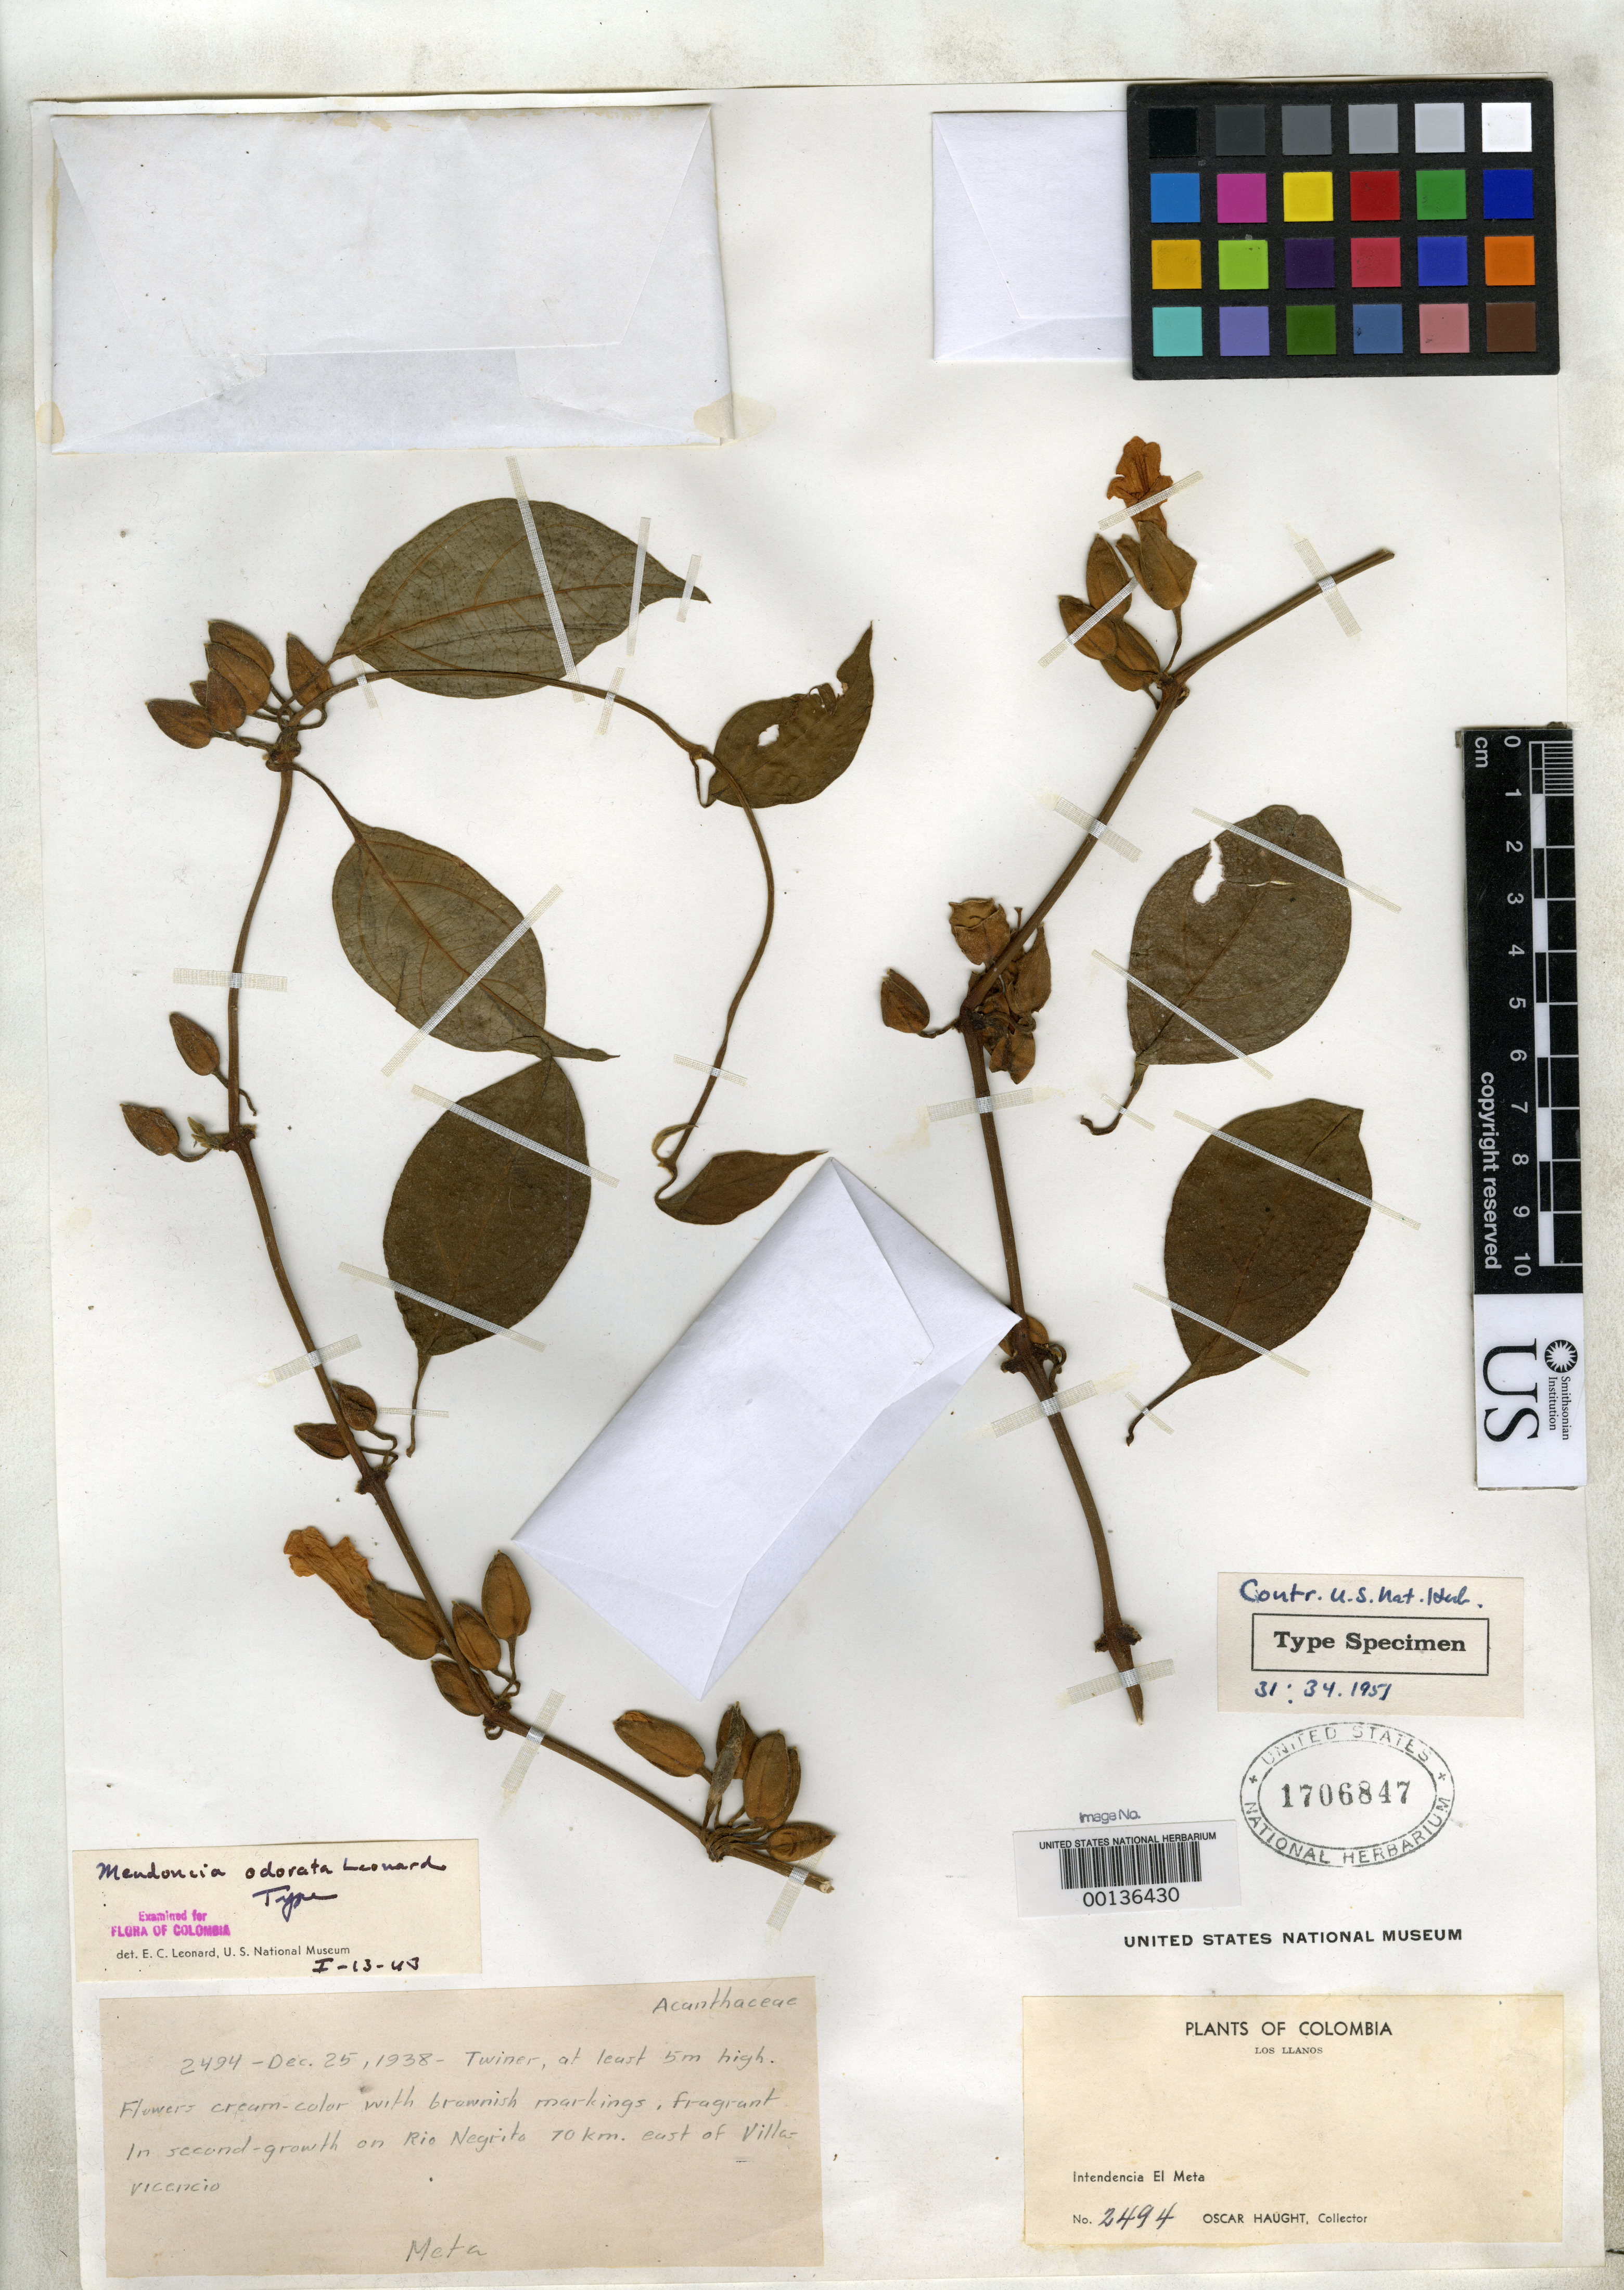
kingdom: Plantae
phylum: Tracheophyta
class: Magnoliopsida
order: Lamiales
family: Acanthaceae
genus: Mendoncia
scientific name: Mendoncia odorata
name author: Leonard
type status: Holotype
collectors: O. L. Haught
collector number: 2494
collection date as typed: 25 Dec 1938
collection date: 1938-12-25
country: Colombia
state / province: Meta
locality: Rio Nigrito, 70 km E of Villa Vicencia.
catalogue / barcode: US 1706847